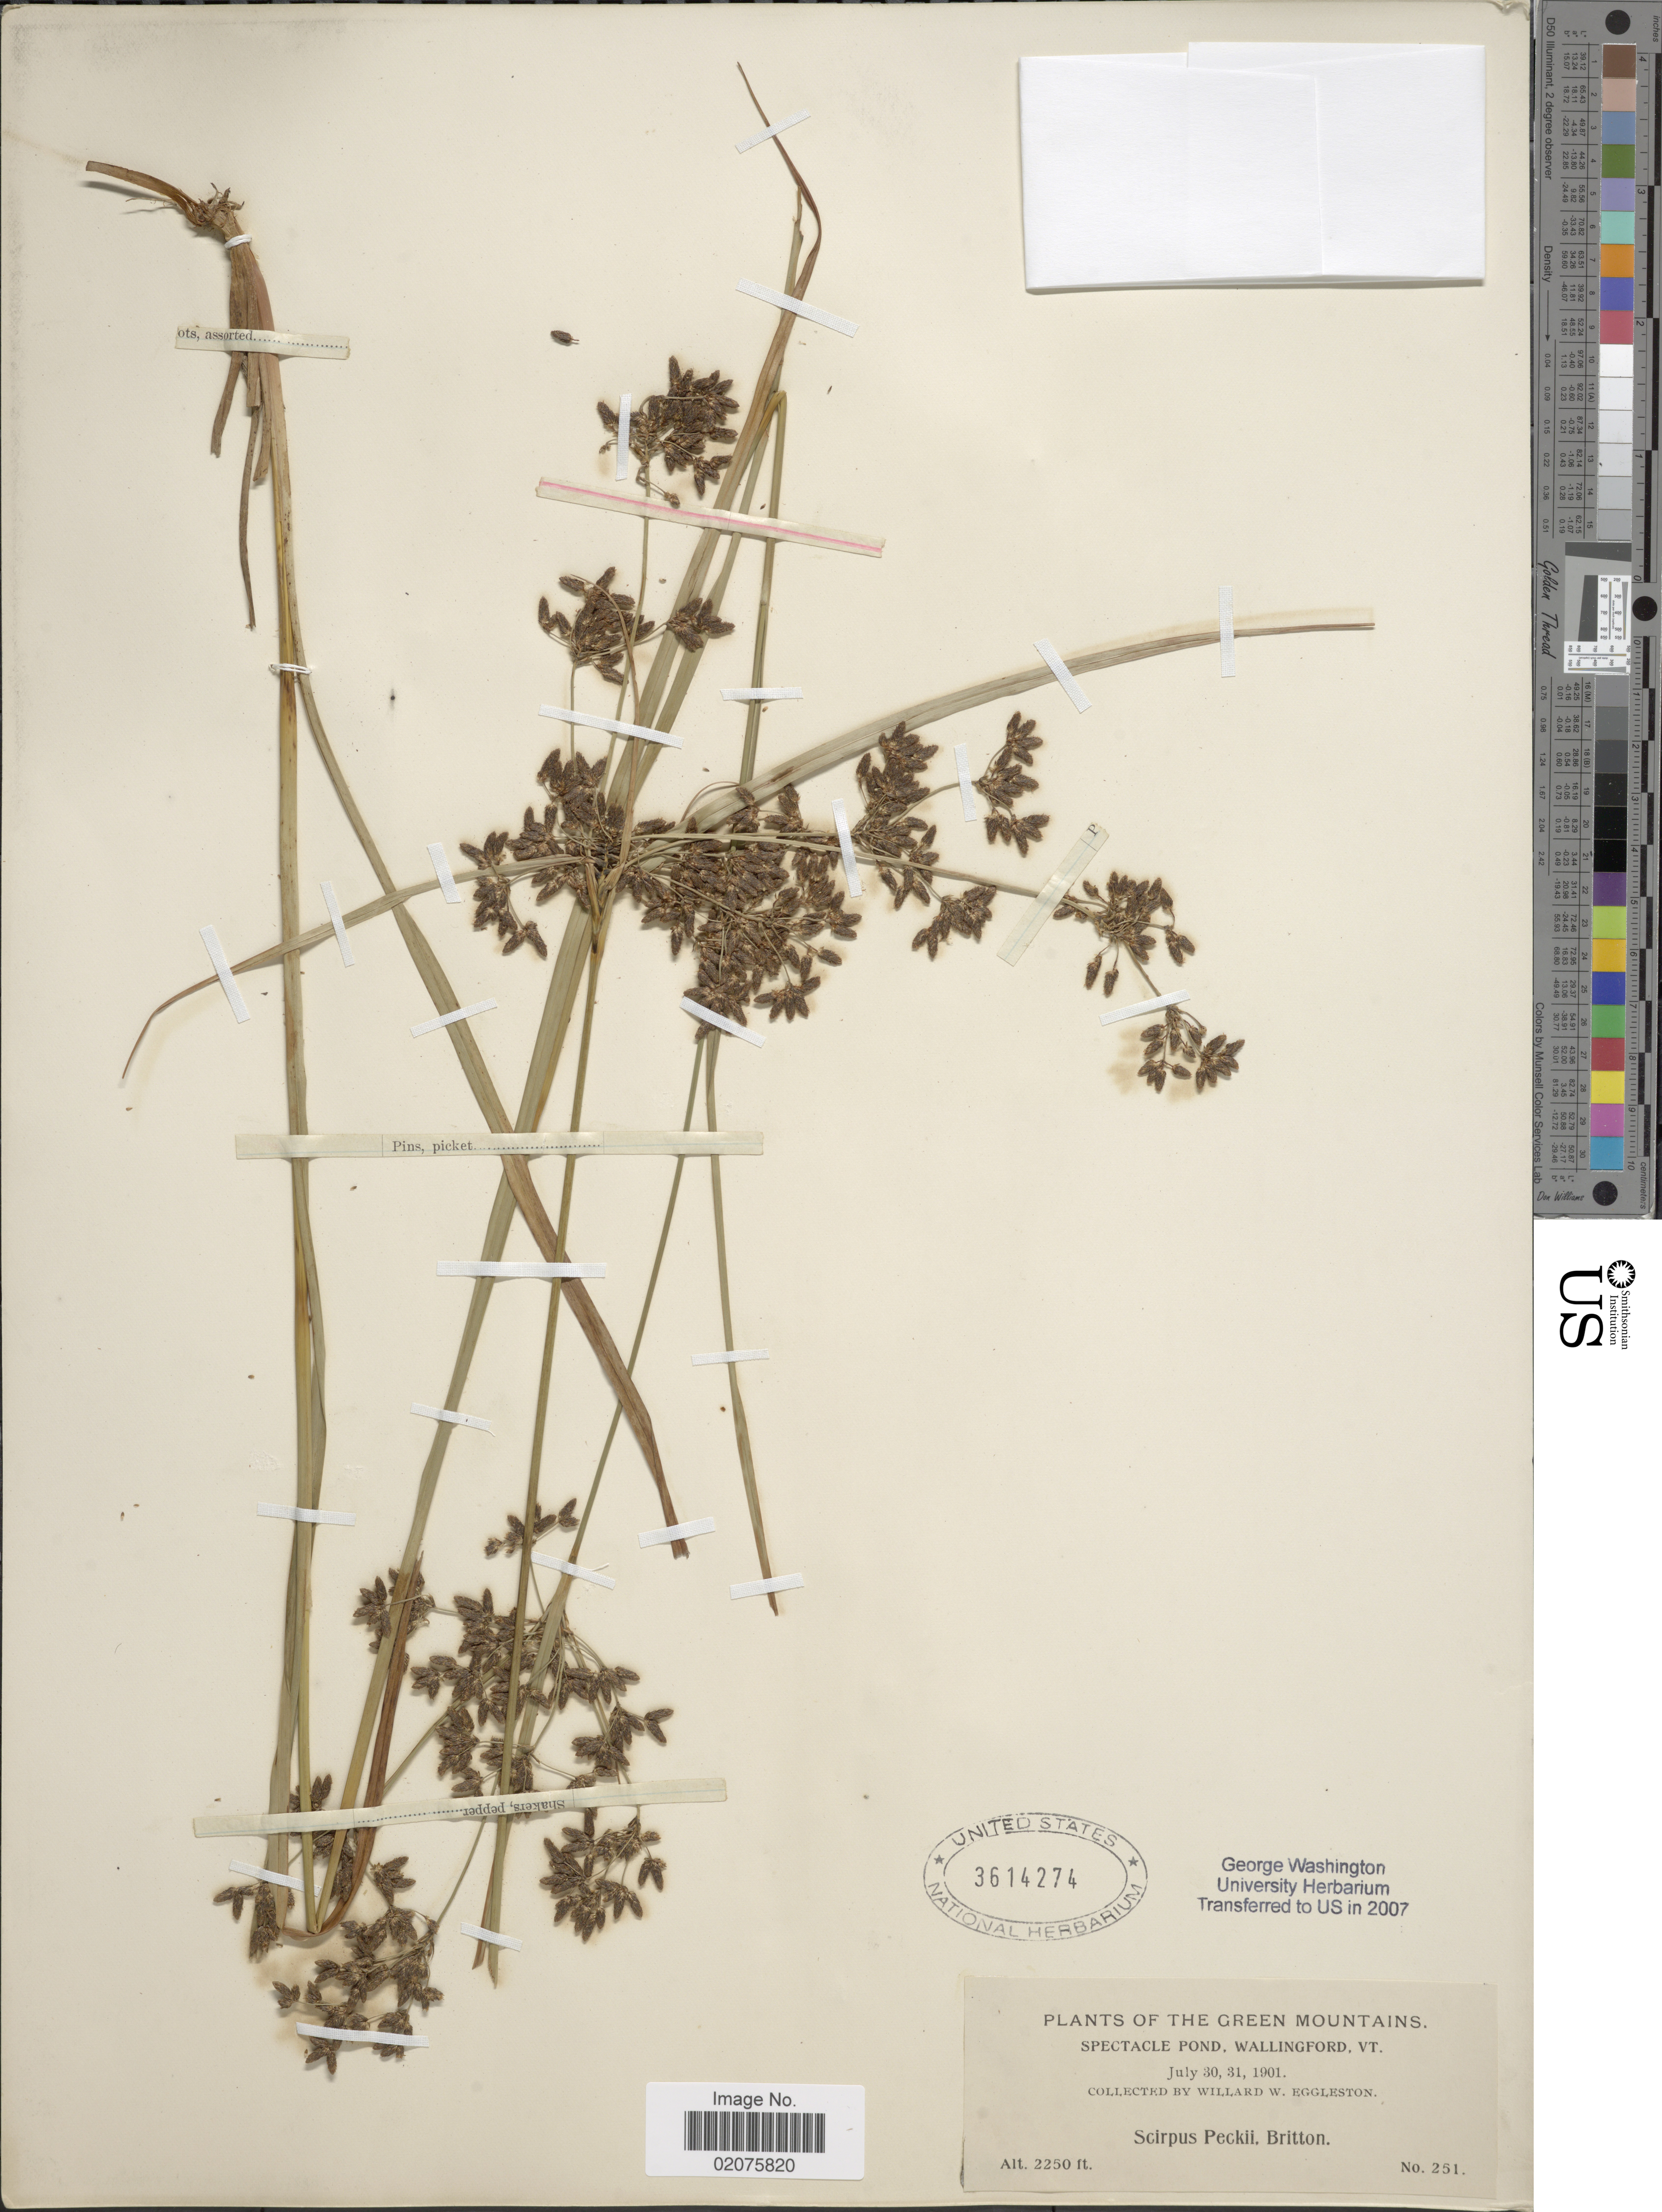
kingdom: Plantae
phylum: Tracheophyta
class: Liliopsida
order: Poales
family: Cyperaceae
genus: Scirpus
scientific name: Scirpus x peckii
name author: Britton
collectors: W. W. Eggleston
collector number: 251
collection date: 1901-07-30/1901-07-31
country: United States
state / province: Vermont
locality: Green Mountains. Spectacle Pond, Wallingford, VT.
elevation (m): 686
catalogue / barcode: US 3614274